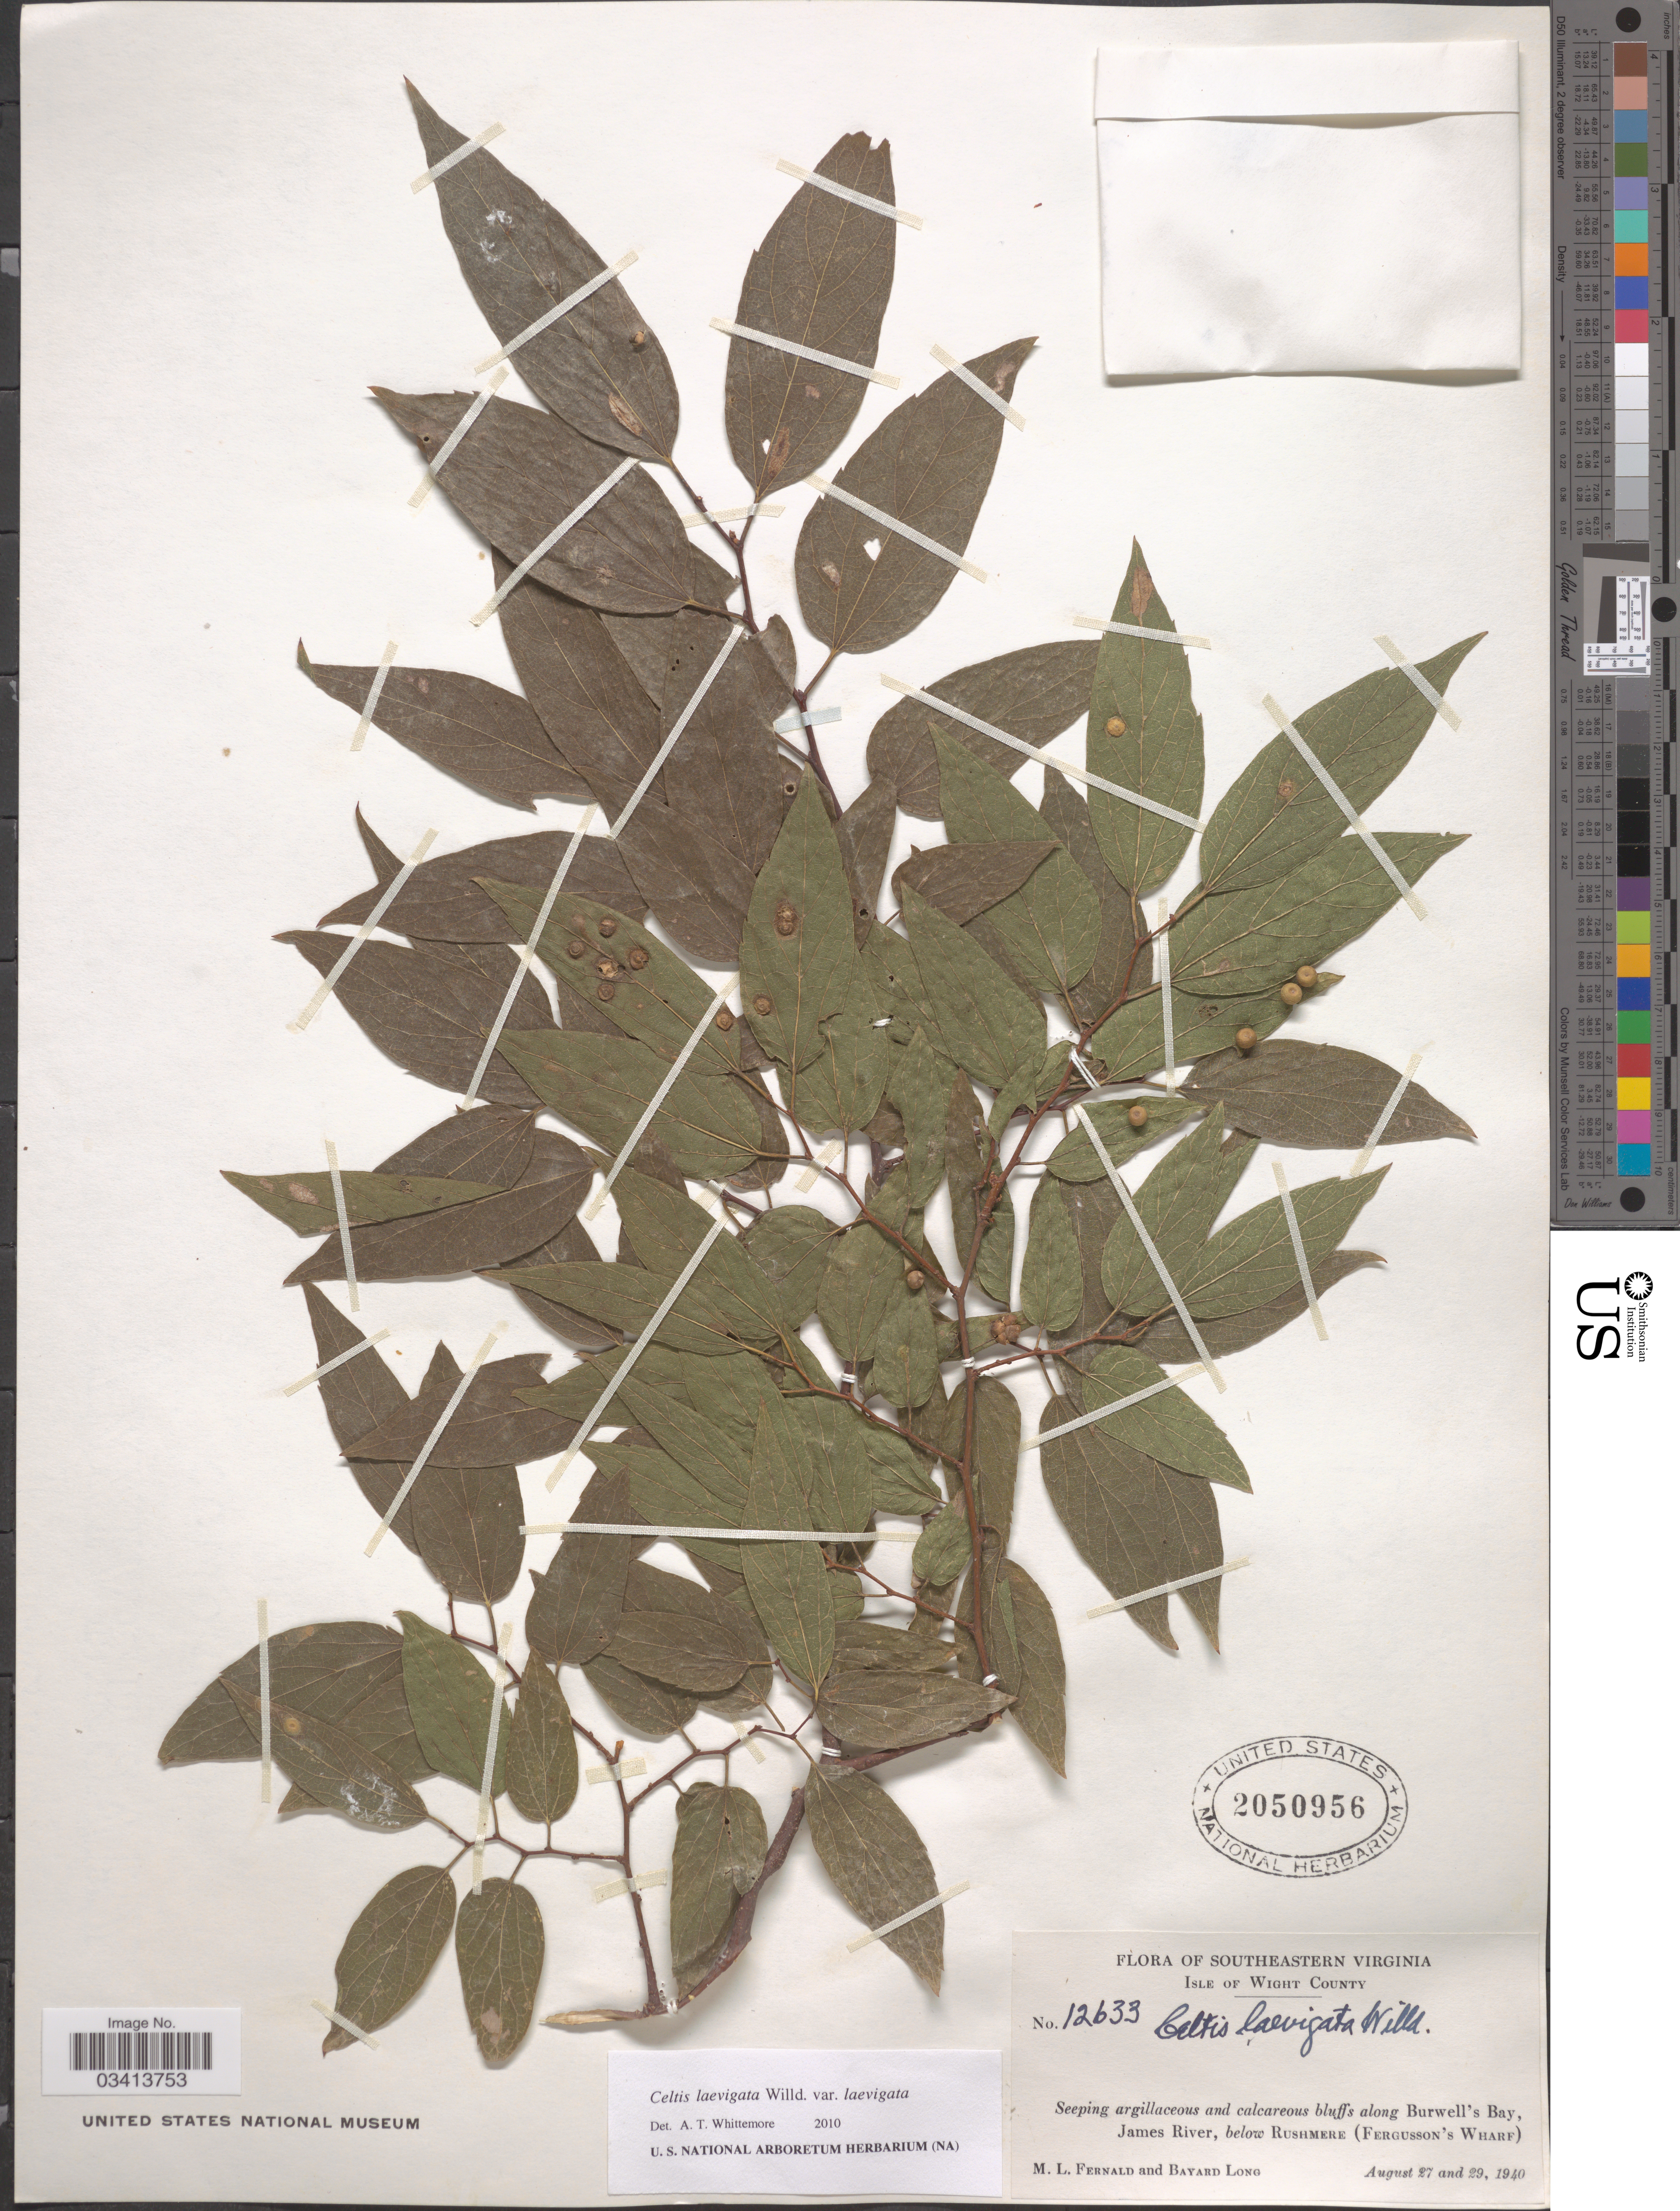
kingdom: Plantae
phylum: Tracheophyta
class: Magnoliopsida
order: Rosales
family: Cannabaceae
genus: Celtis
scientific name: Celtis laevigata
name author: Willd.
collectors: M. L. Fernald & B. Long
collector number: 12633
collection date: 1940-08-27/1940-08-29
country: United States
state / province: Virginia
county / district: Isle of Wight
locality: Southeastern Virginia. Isle of Wight County. Seeping argillaceous and calcareous bluffs along Burwell's Bay, James River, below Rushmere (Fergusson's Wharf).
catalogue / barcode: US 2050956